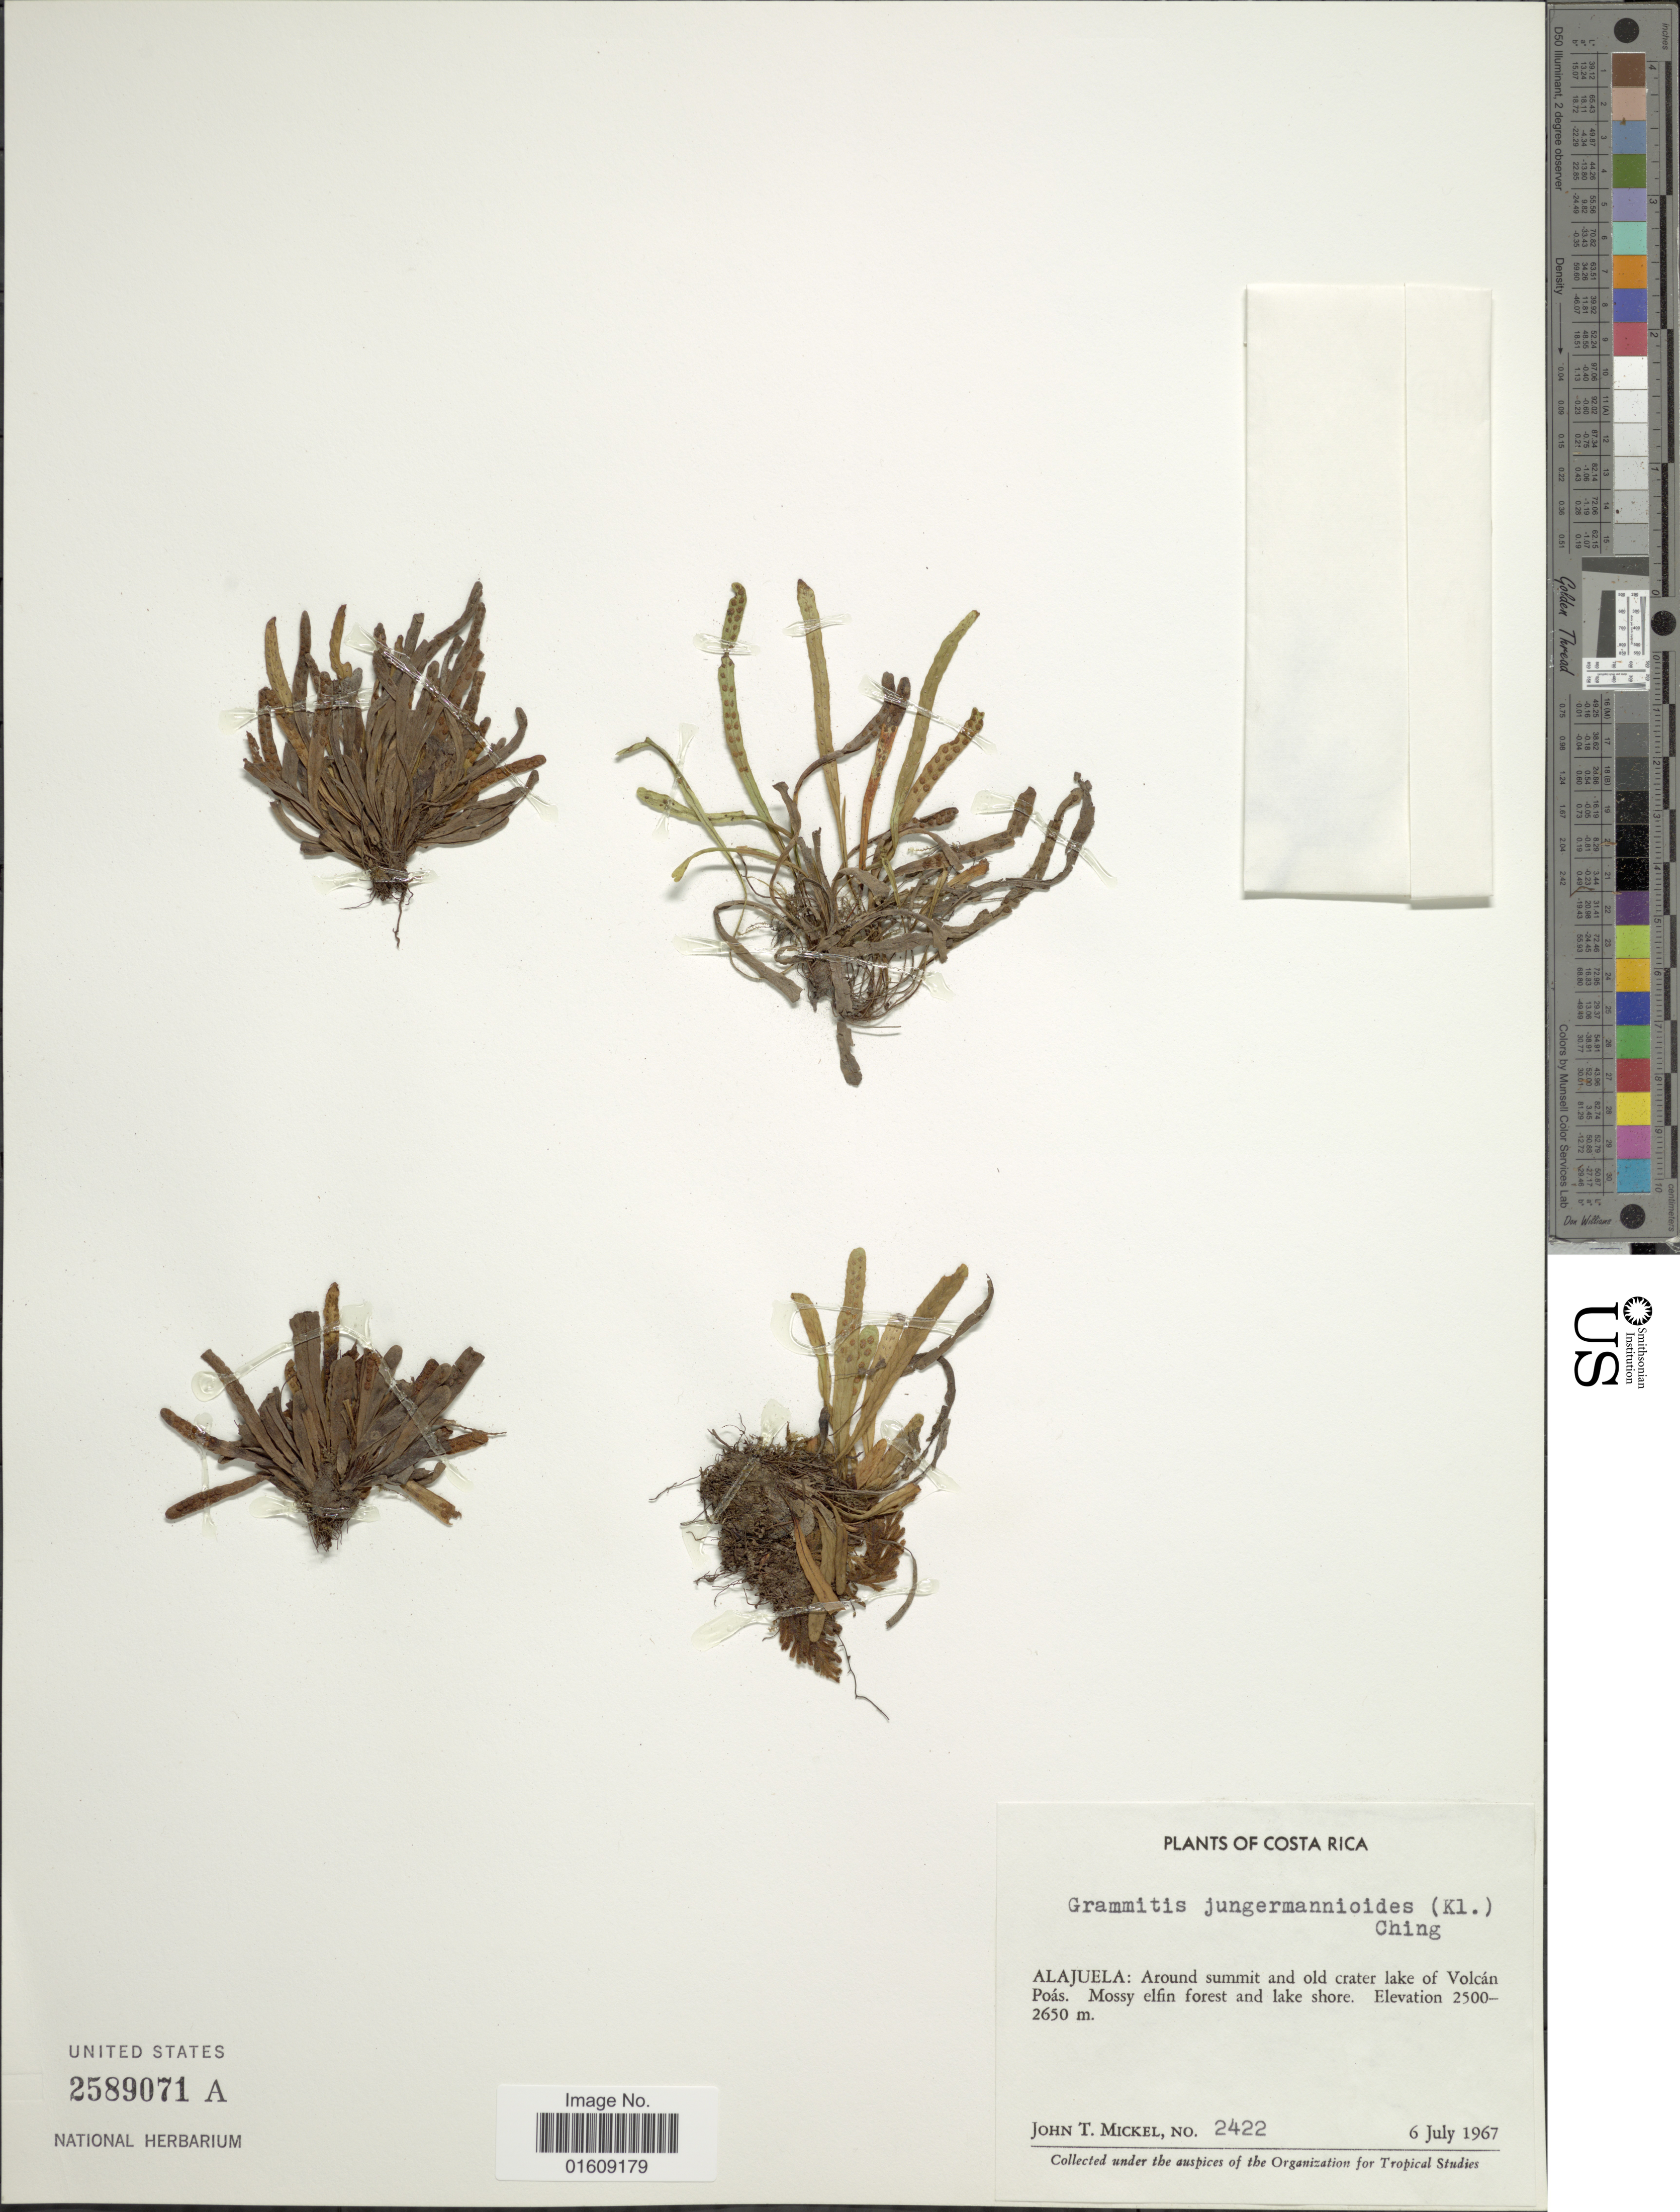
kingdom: Plantae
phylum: Tracheophyta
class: Polypodiopsida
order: Polypodiales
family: Polypodiaceae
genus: Ceradenia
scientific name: Ceradenia jungermannioides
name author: (Klotzsch) L.E. Bishop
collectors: J. T. Mickel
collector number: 2422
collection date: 1967-07-06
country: Costa Rica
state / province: Alajuela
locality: Costa Rica, Alajuela: around summit and old crater lake of Volcán Poás.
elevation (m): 2500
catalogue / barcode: US 2589071A